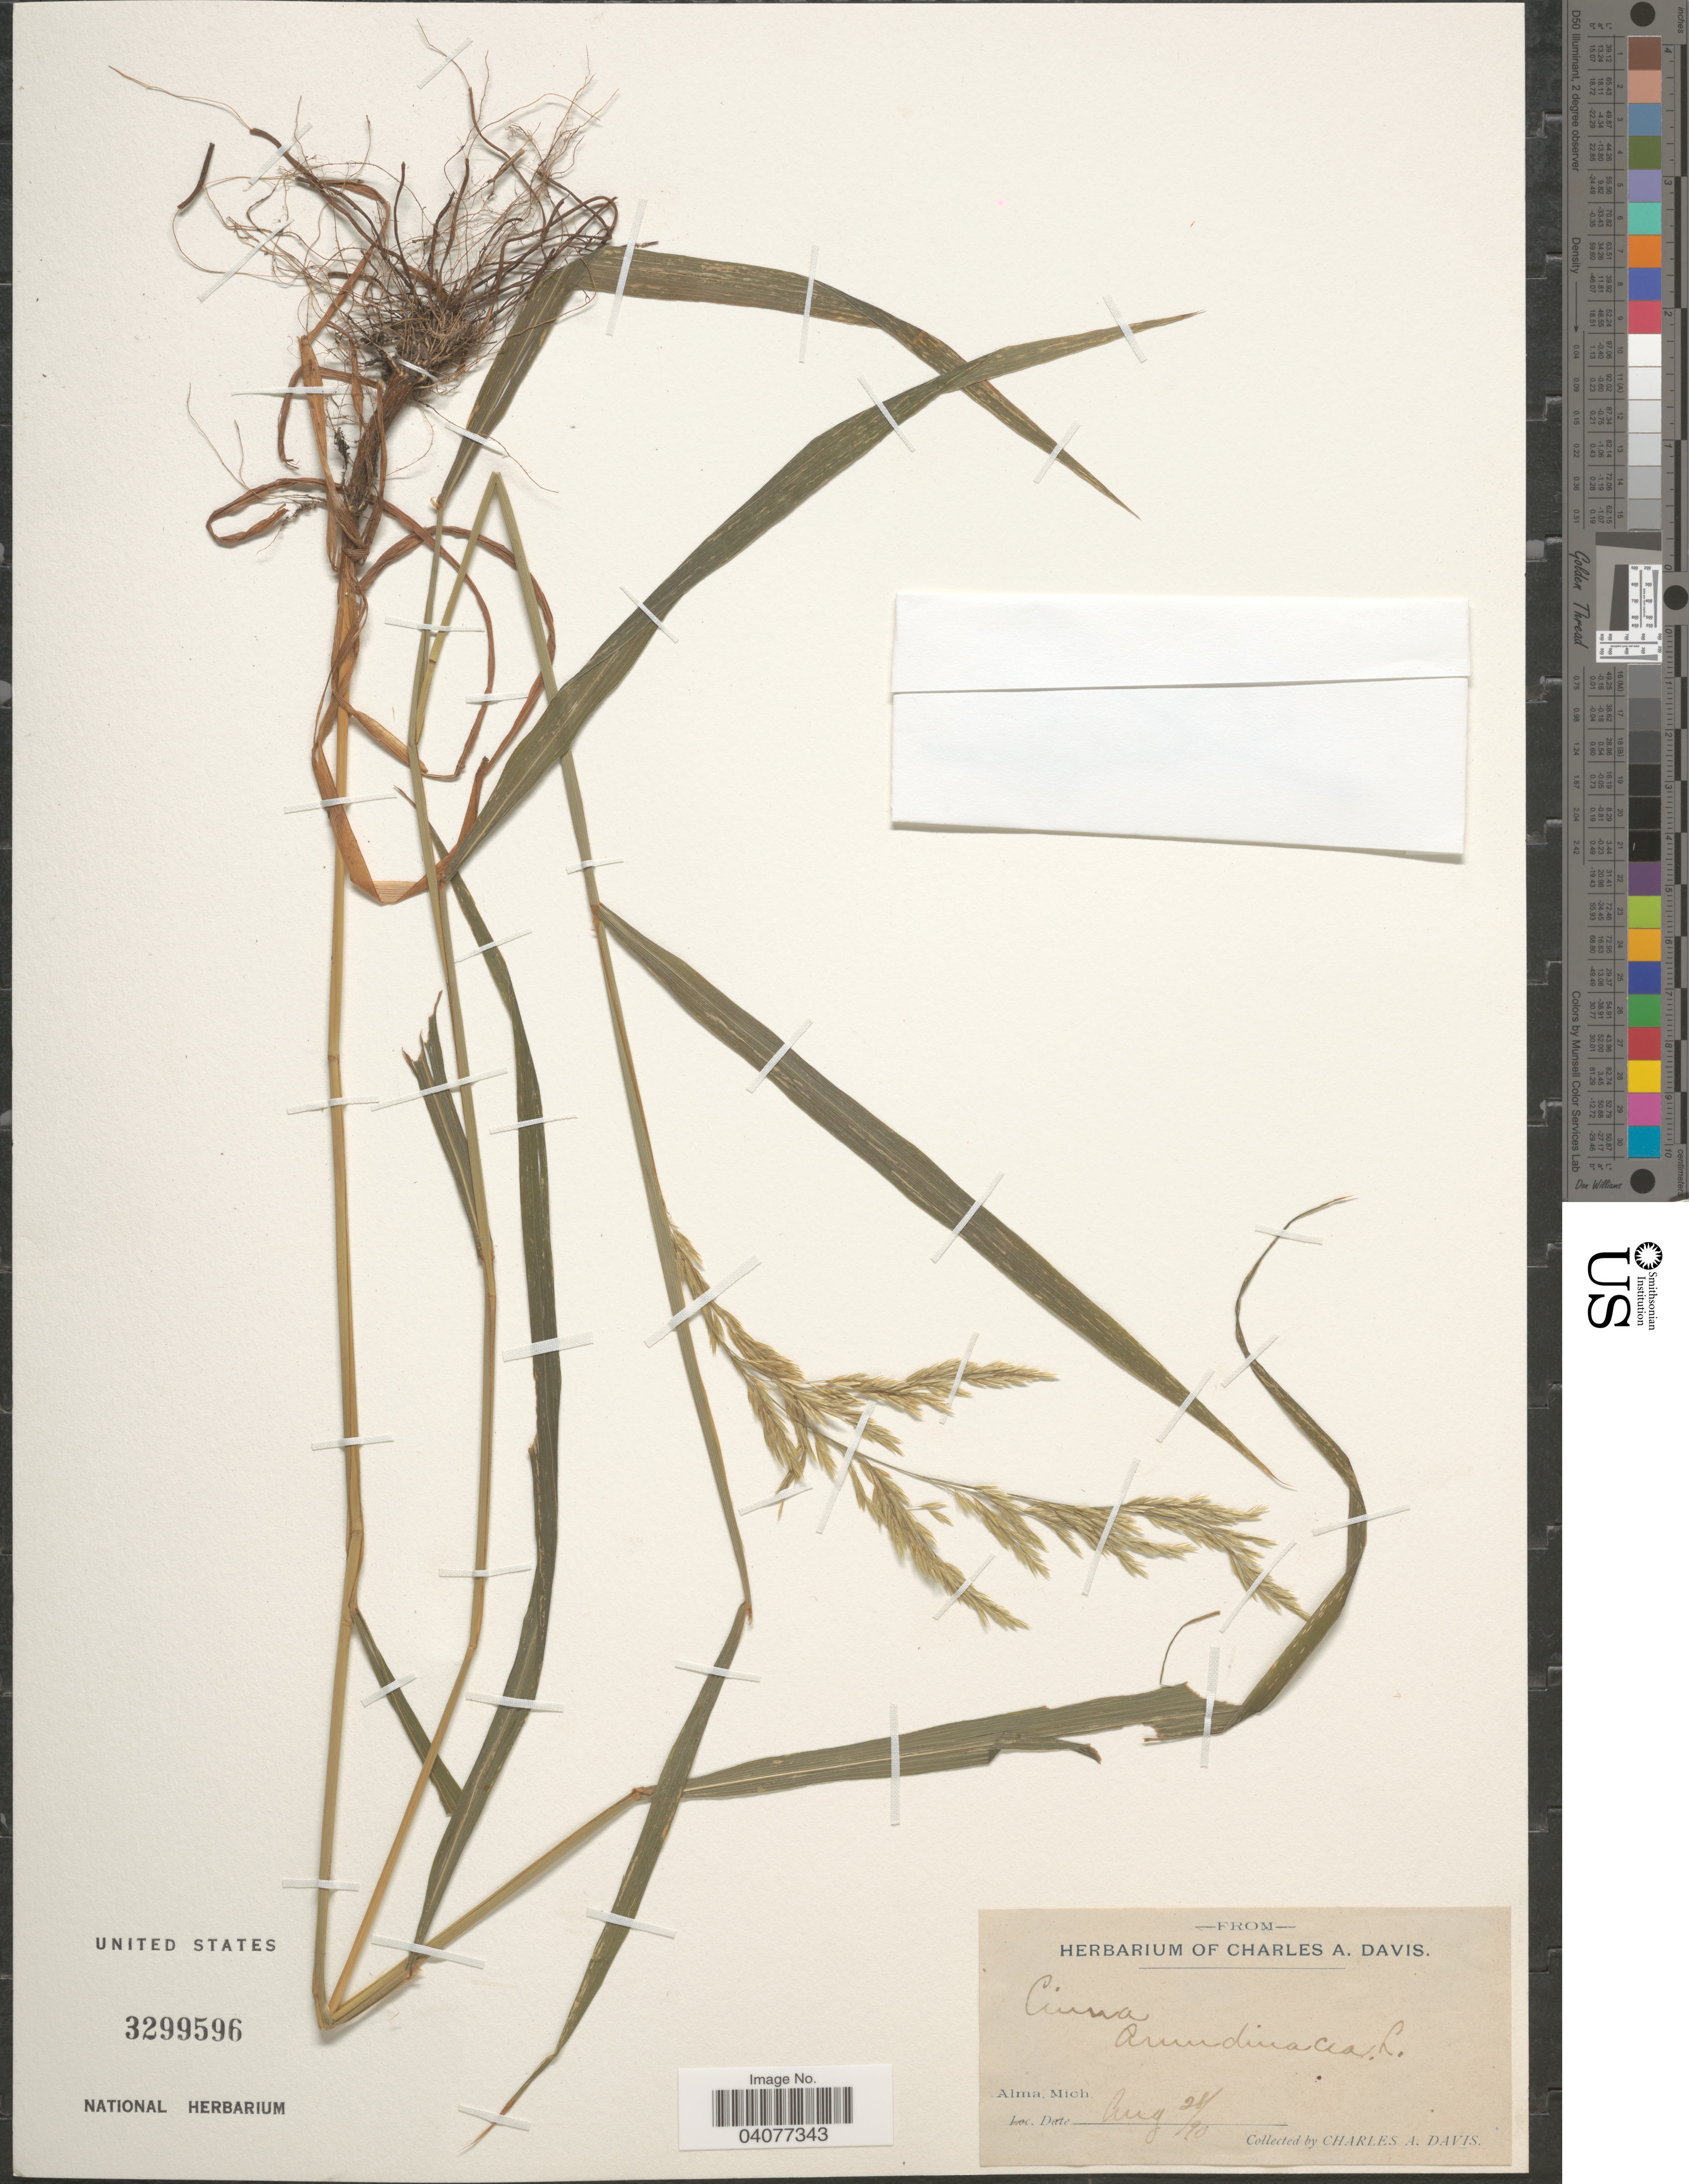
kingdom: Plantae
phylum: Tracheophyta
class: Liliopsida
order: Poales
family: Poaceae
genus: Cinna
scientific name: Cinna arundinacea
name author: L.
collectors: C. Davis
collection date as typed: Transcribed d/m/y: 28/8/90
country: United States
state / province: Michigan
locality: Alma.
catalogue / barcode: US 3299596